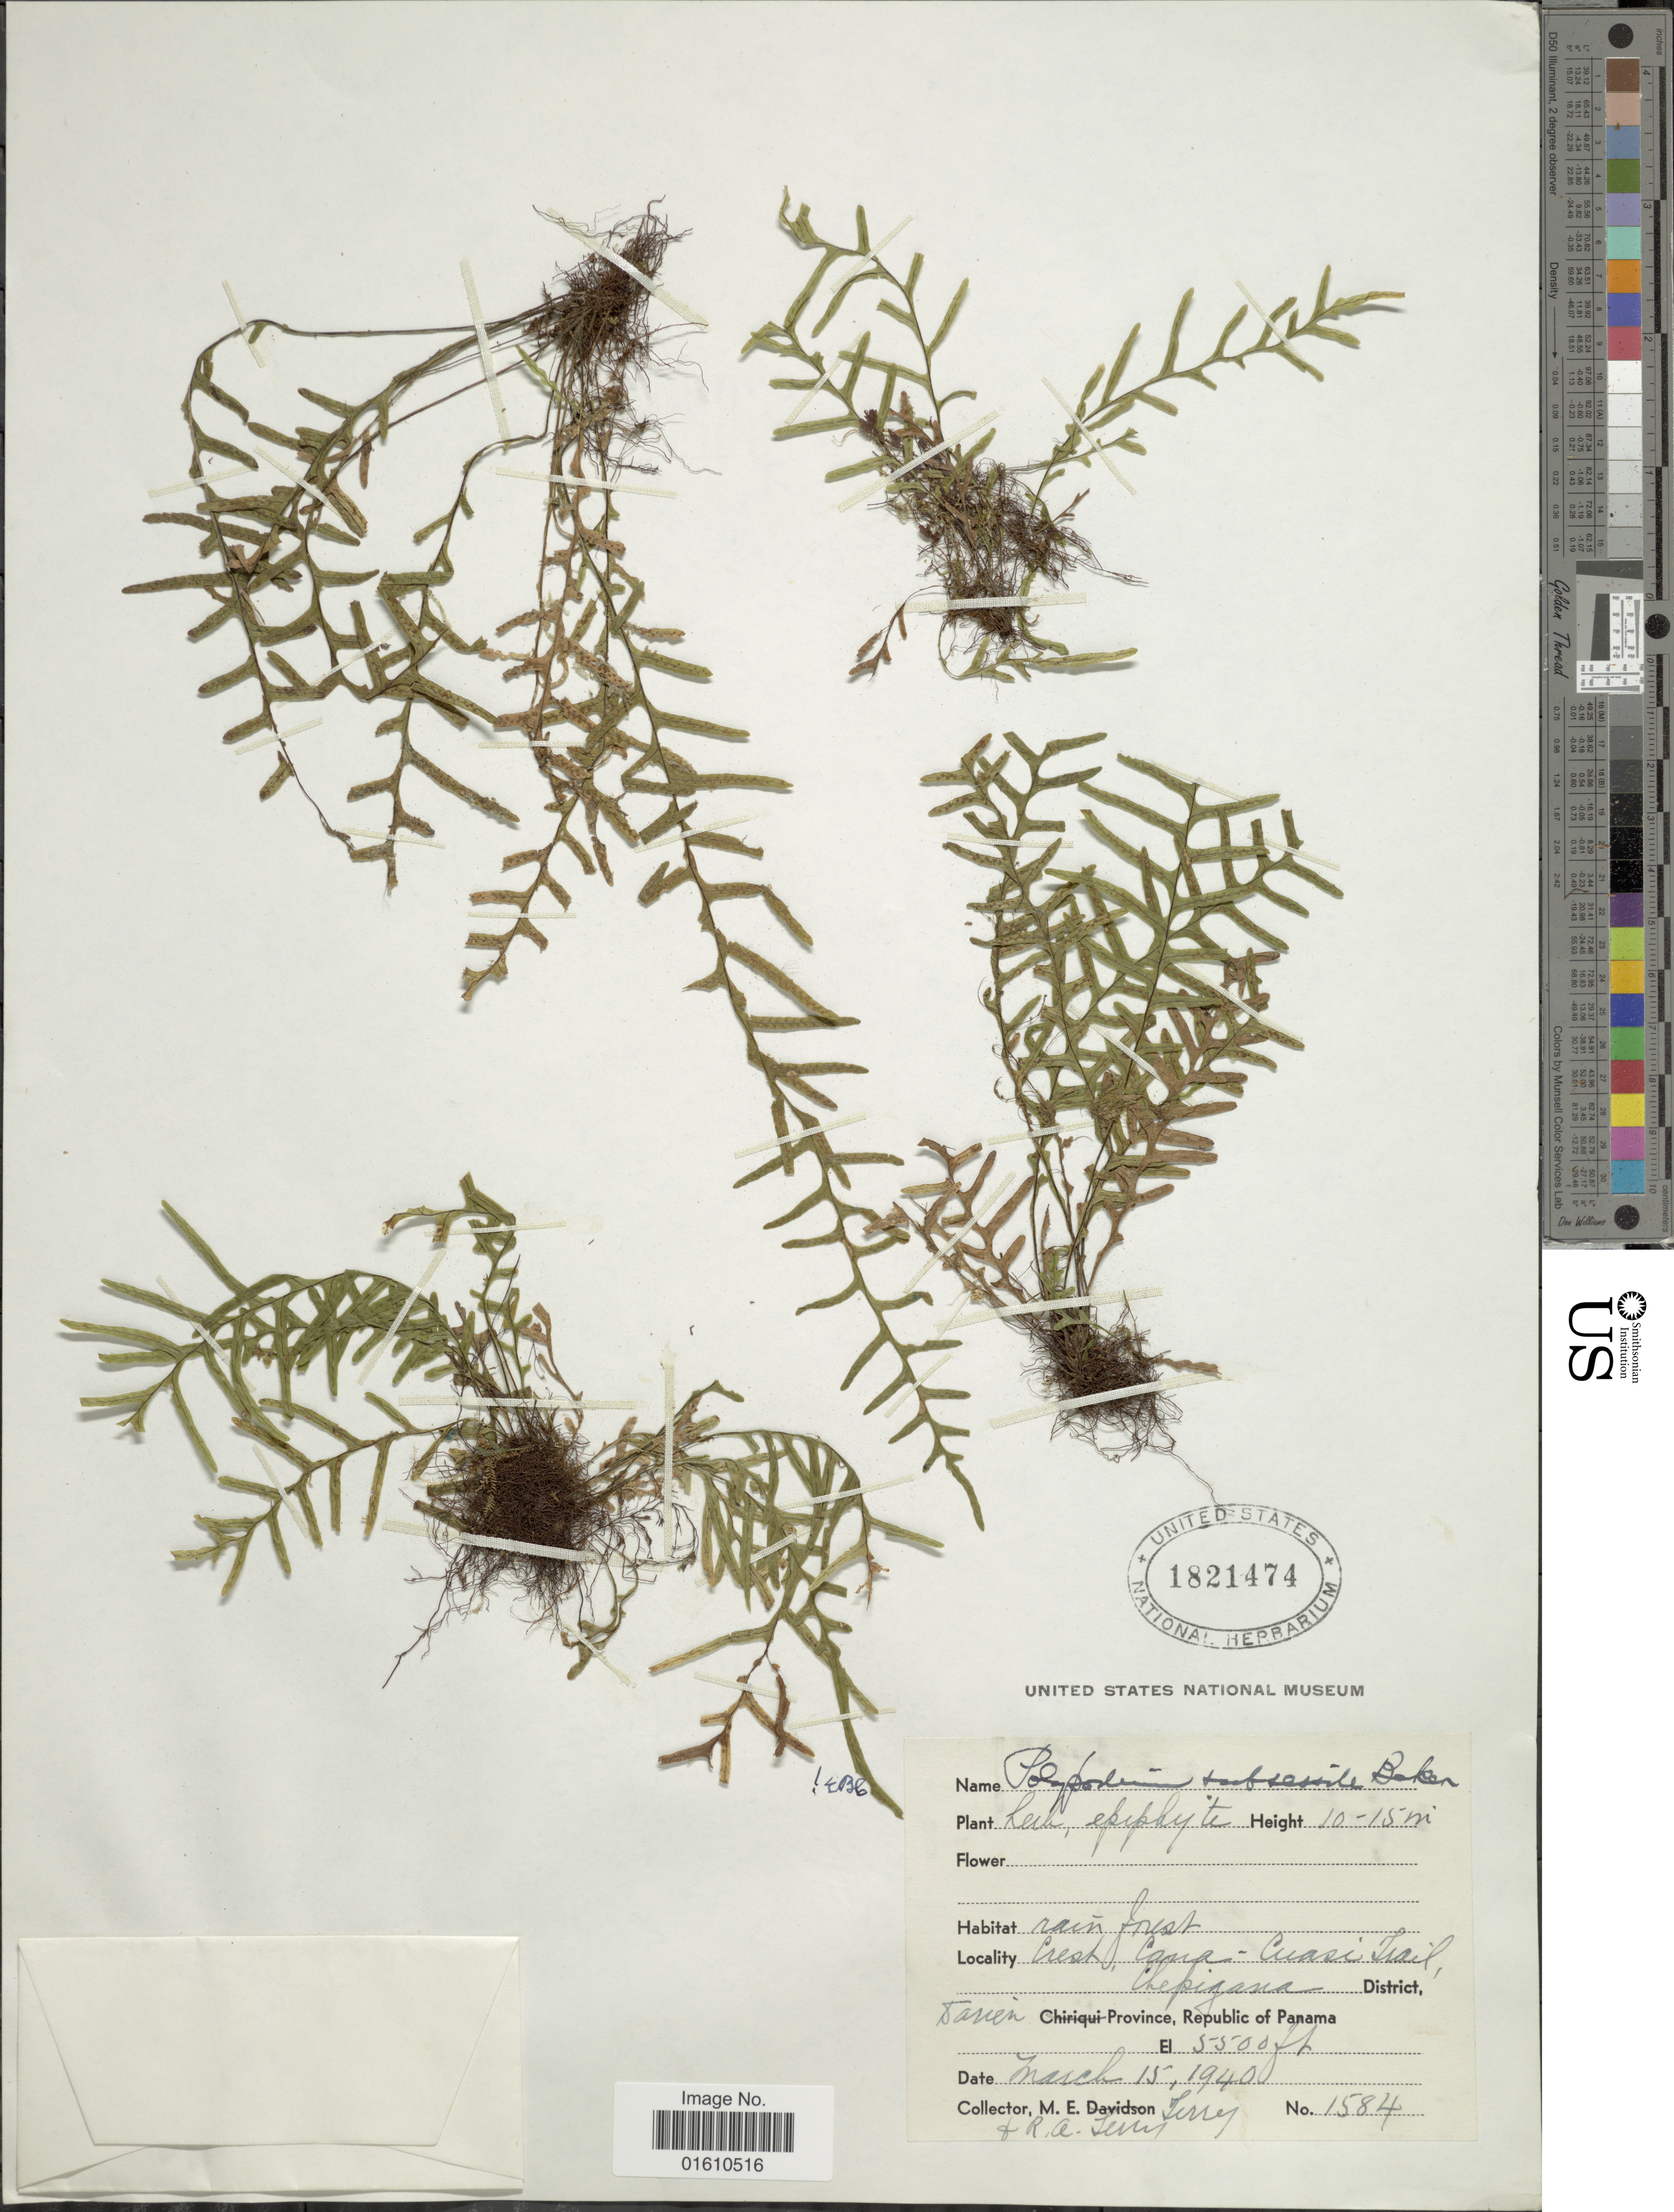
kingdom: Plantae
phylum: Tracheophyta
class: Polypodiopsida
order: Polypodiales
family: Polypodiaceae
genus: Lellingeria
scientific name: Lellingeria subsessilis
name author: (Baker) A.R. Sm. & R.C. Moran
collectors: M. E. Davidson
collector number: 1584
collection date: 1940-03-15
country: Panama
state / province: Darién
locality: Crest Cana- Cuasi Trail, Chepigana District, Darien Province, Republic of Panama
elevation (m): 1676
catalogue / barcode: US 1821474